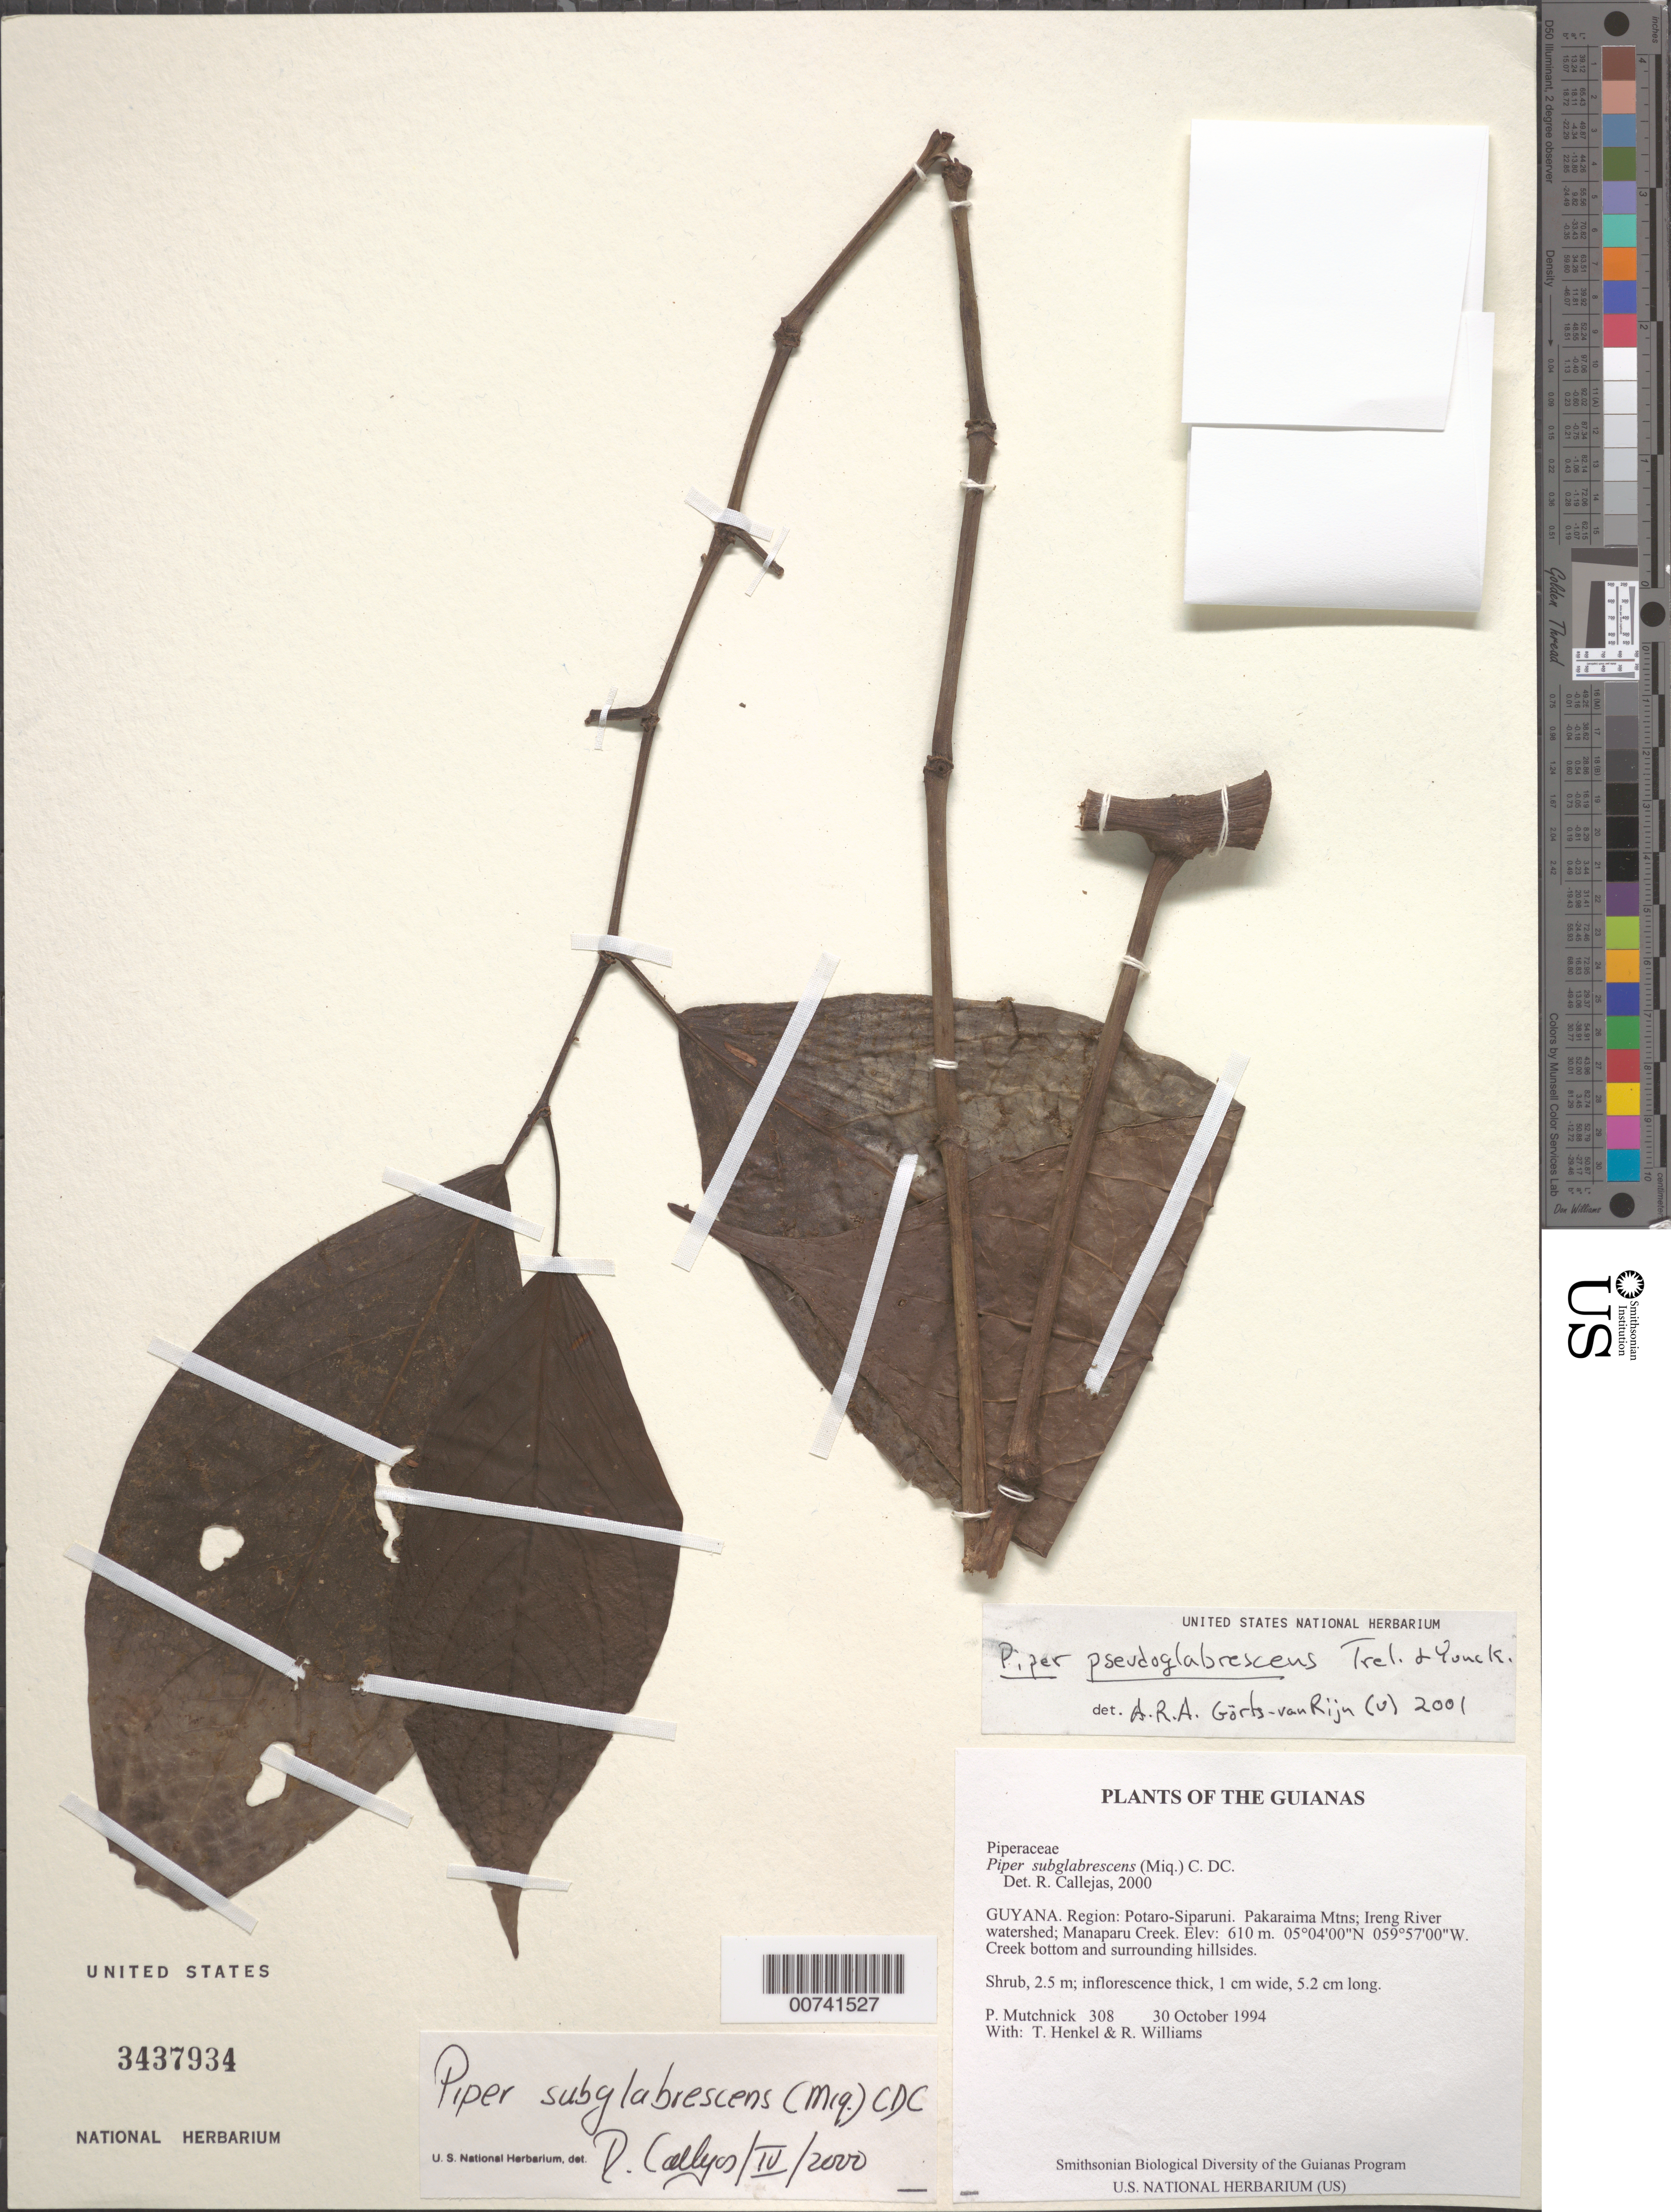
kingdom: Plantae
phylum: Tracheophyta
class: Magnoliopsida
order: Piperales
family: Piperaceae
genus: Piper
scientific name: Piper pseudoglabrescens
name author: Trel. & Yunck.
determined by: Görts-van Rijn, A. R. A.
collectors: P. Mutchnick, T. Henkel & R. Williams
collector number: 308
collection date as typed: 30 October 1994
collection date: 1994-10-30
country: Guyana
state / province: Potaro-Siparuni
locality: Pakaraima Mtns; Ireng River watershed; Manaparu Creek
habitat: Creek bottom and surrounding hillsides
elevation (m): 610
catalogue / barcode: US 3437934